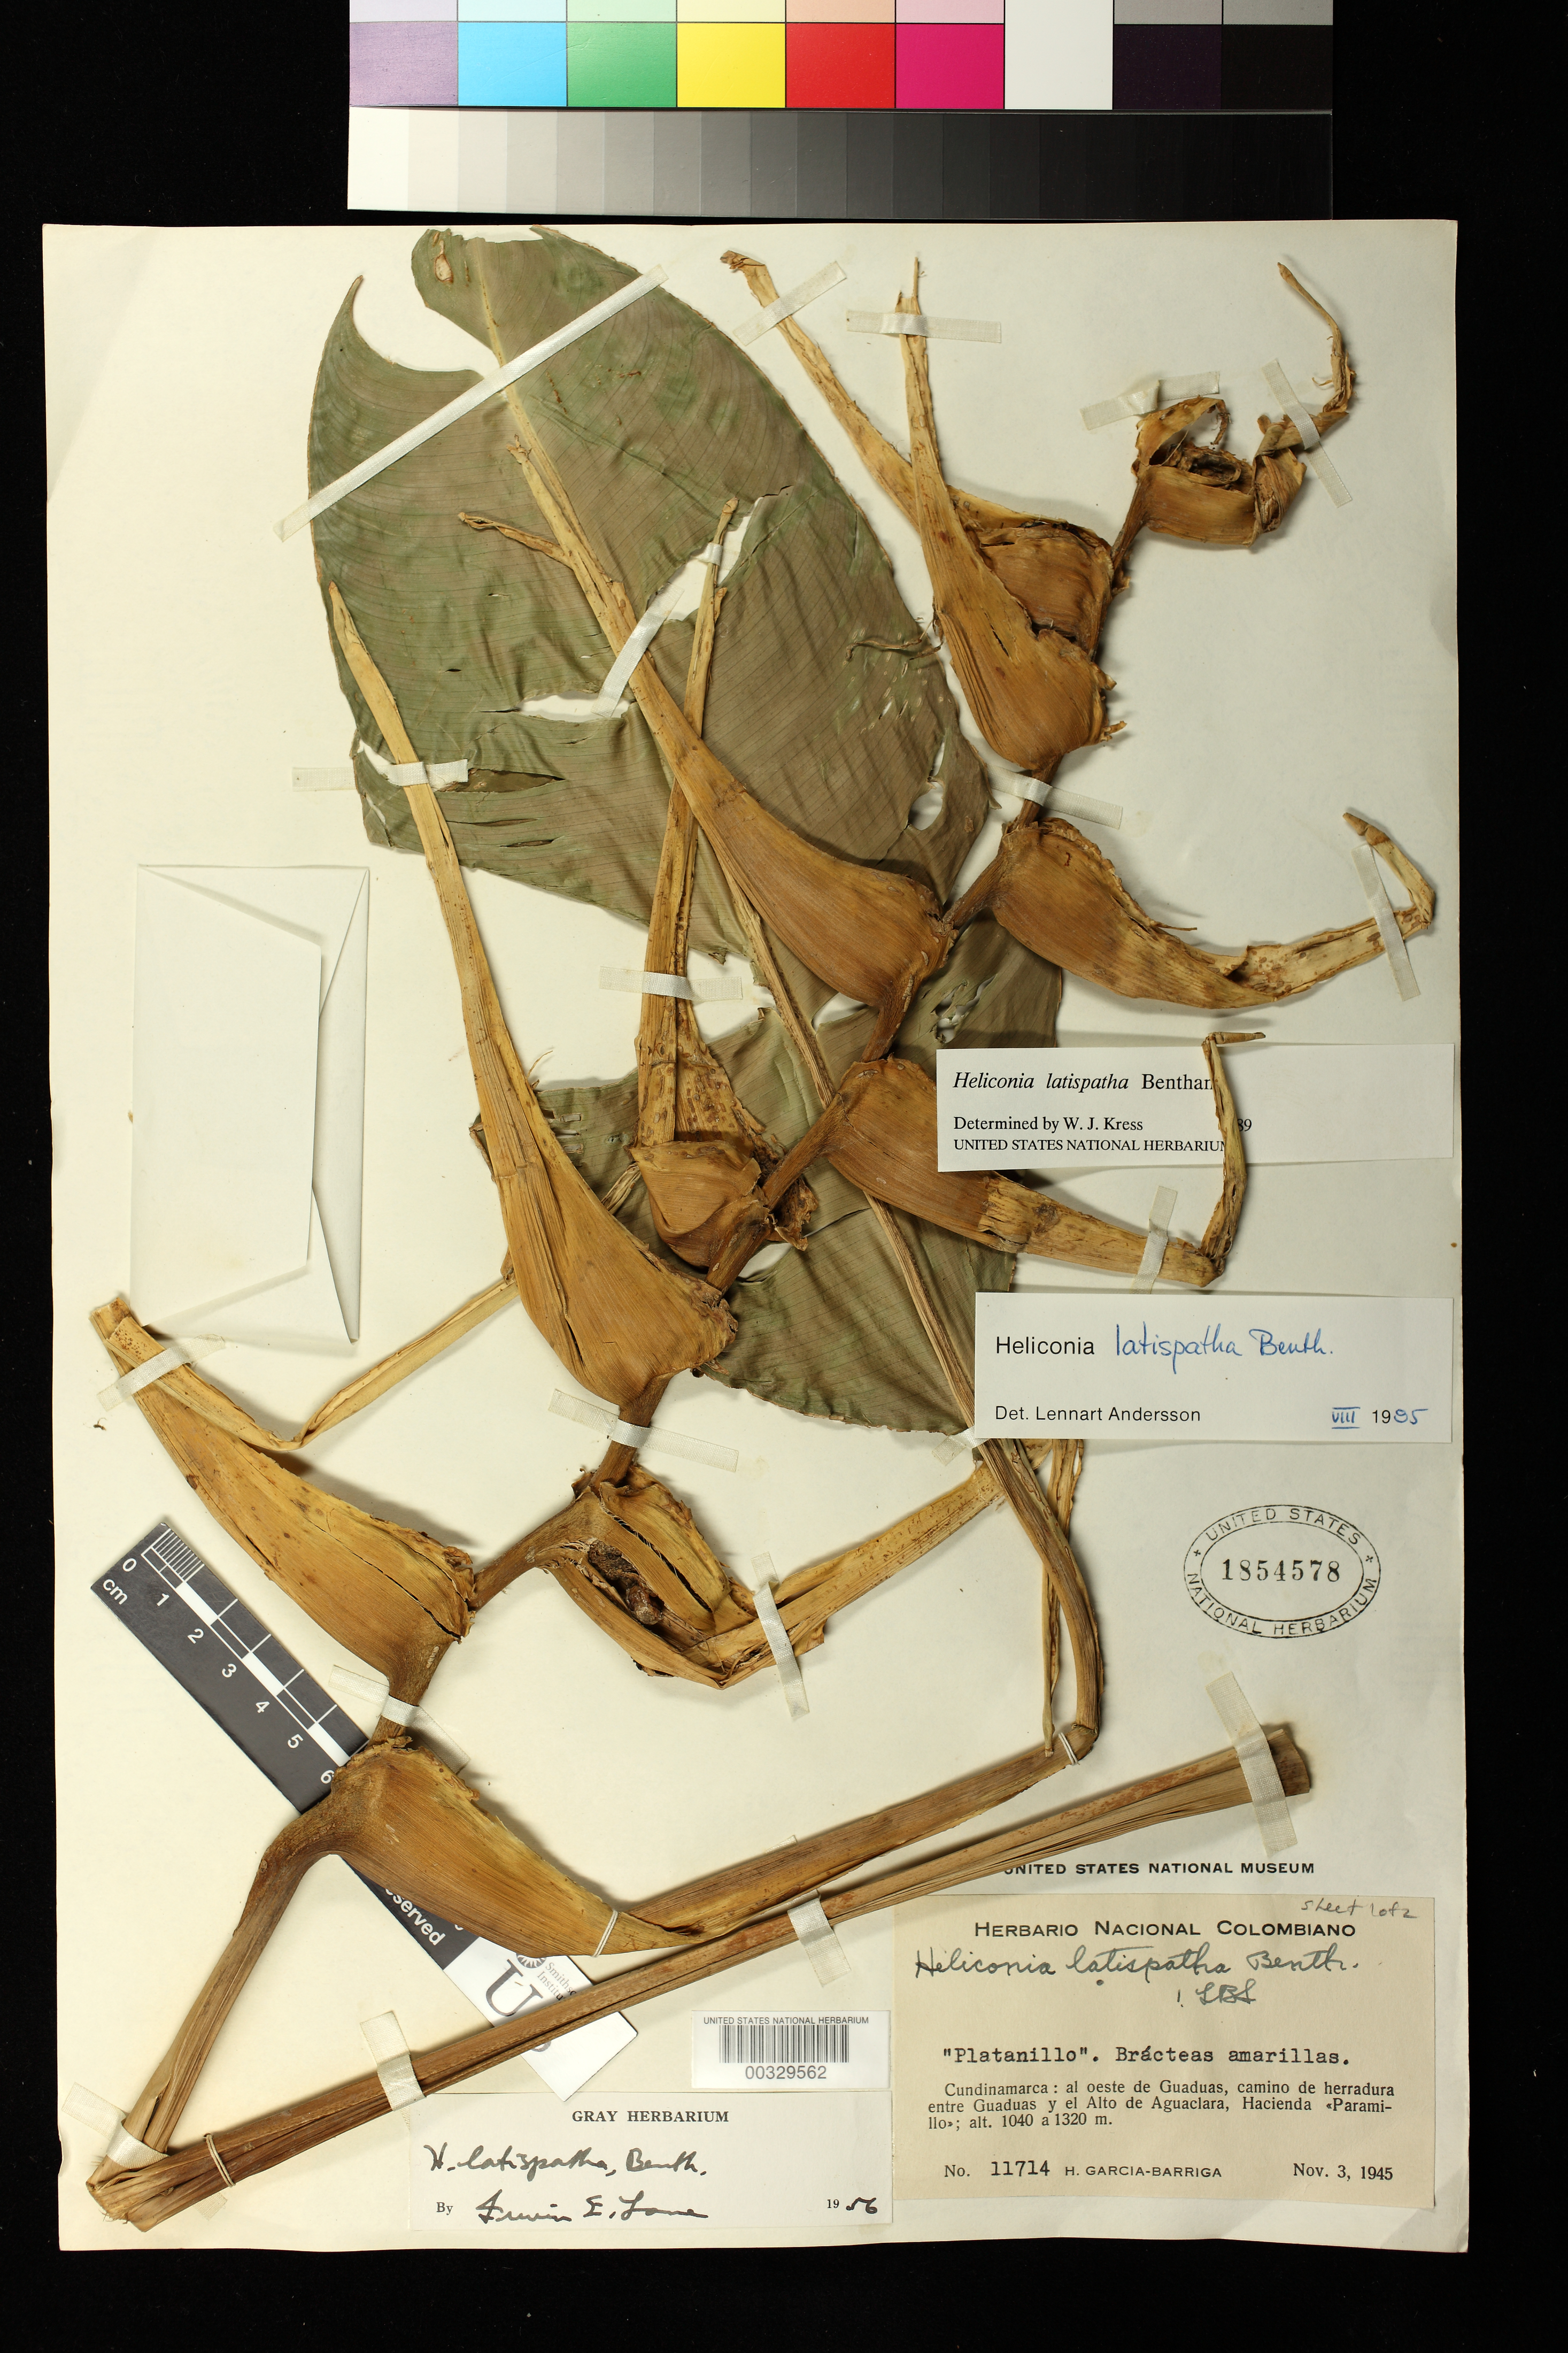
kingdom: Plantae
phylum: Tracheophyta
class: Liliopsida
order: Zingiberales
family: Heliconiaceae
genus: Heliconia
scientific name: Heliconia latispatha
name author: Benth.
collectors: H. García Barriga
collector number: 11714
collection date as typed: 03 Nov 1945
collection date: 1945-11-03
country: Colombia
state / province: Cundinamarca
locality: W of Guaduas, road from Herradura between Guaduas and Alto de Aguaclara, Hacienda "Paramillo"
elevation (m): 1040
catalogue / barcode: US 1854578